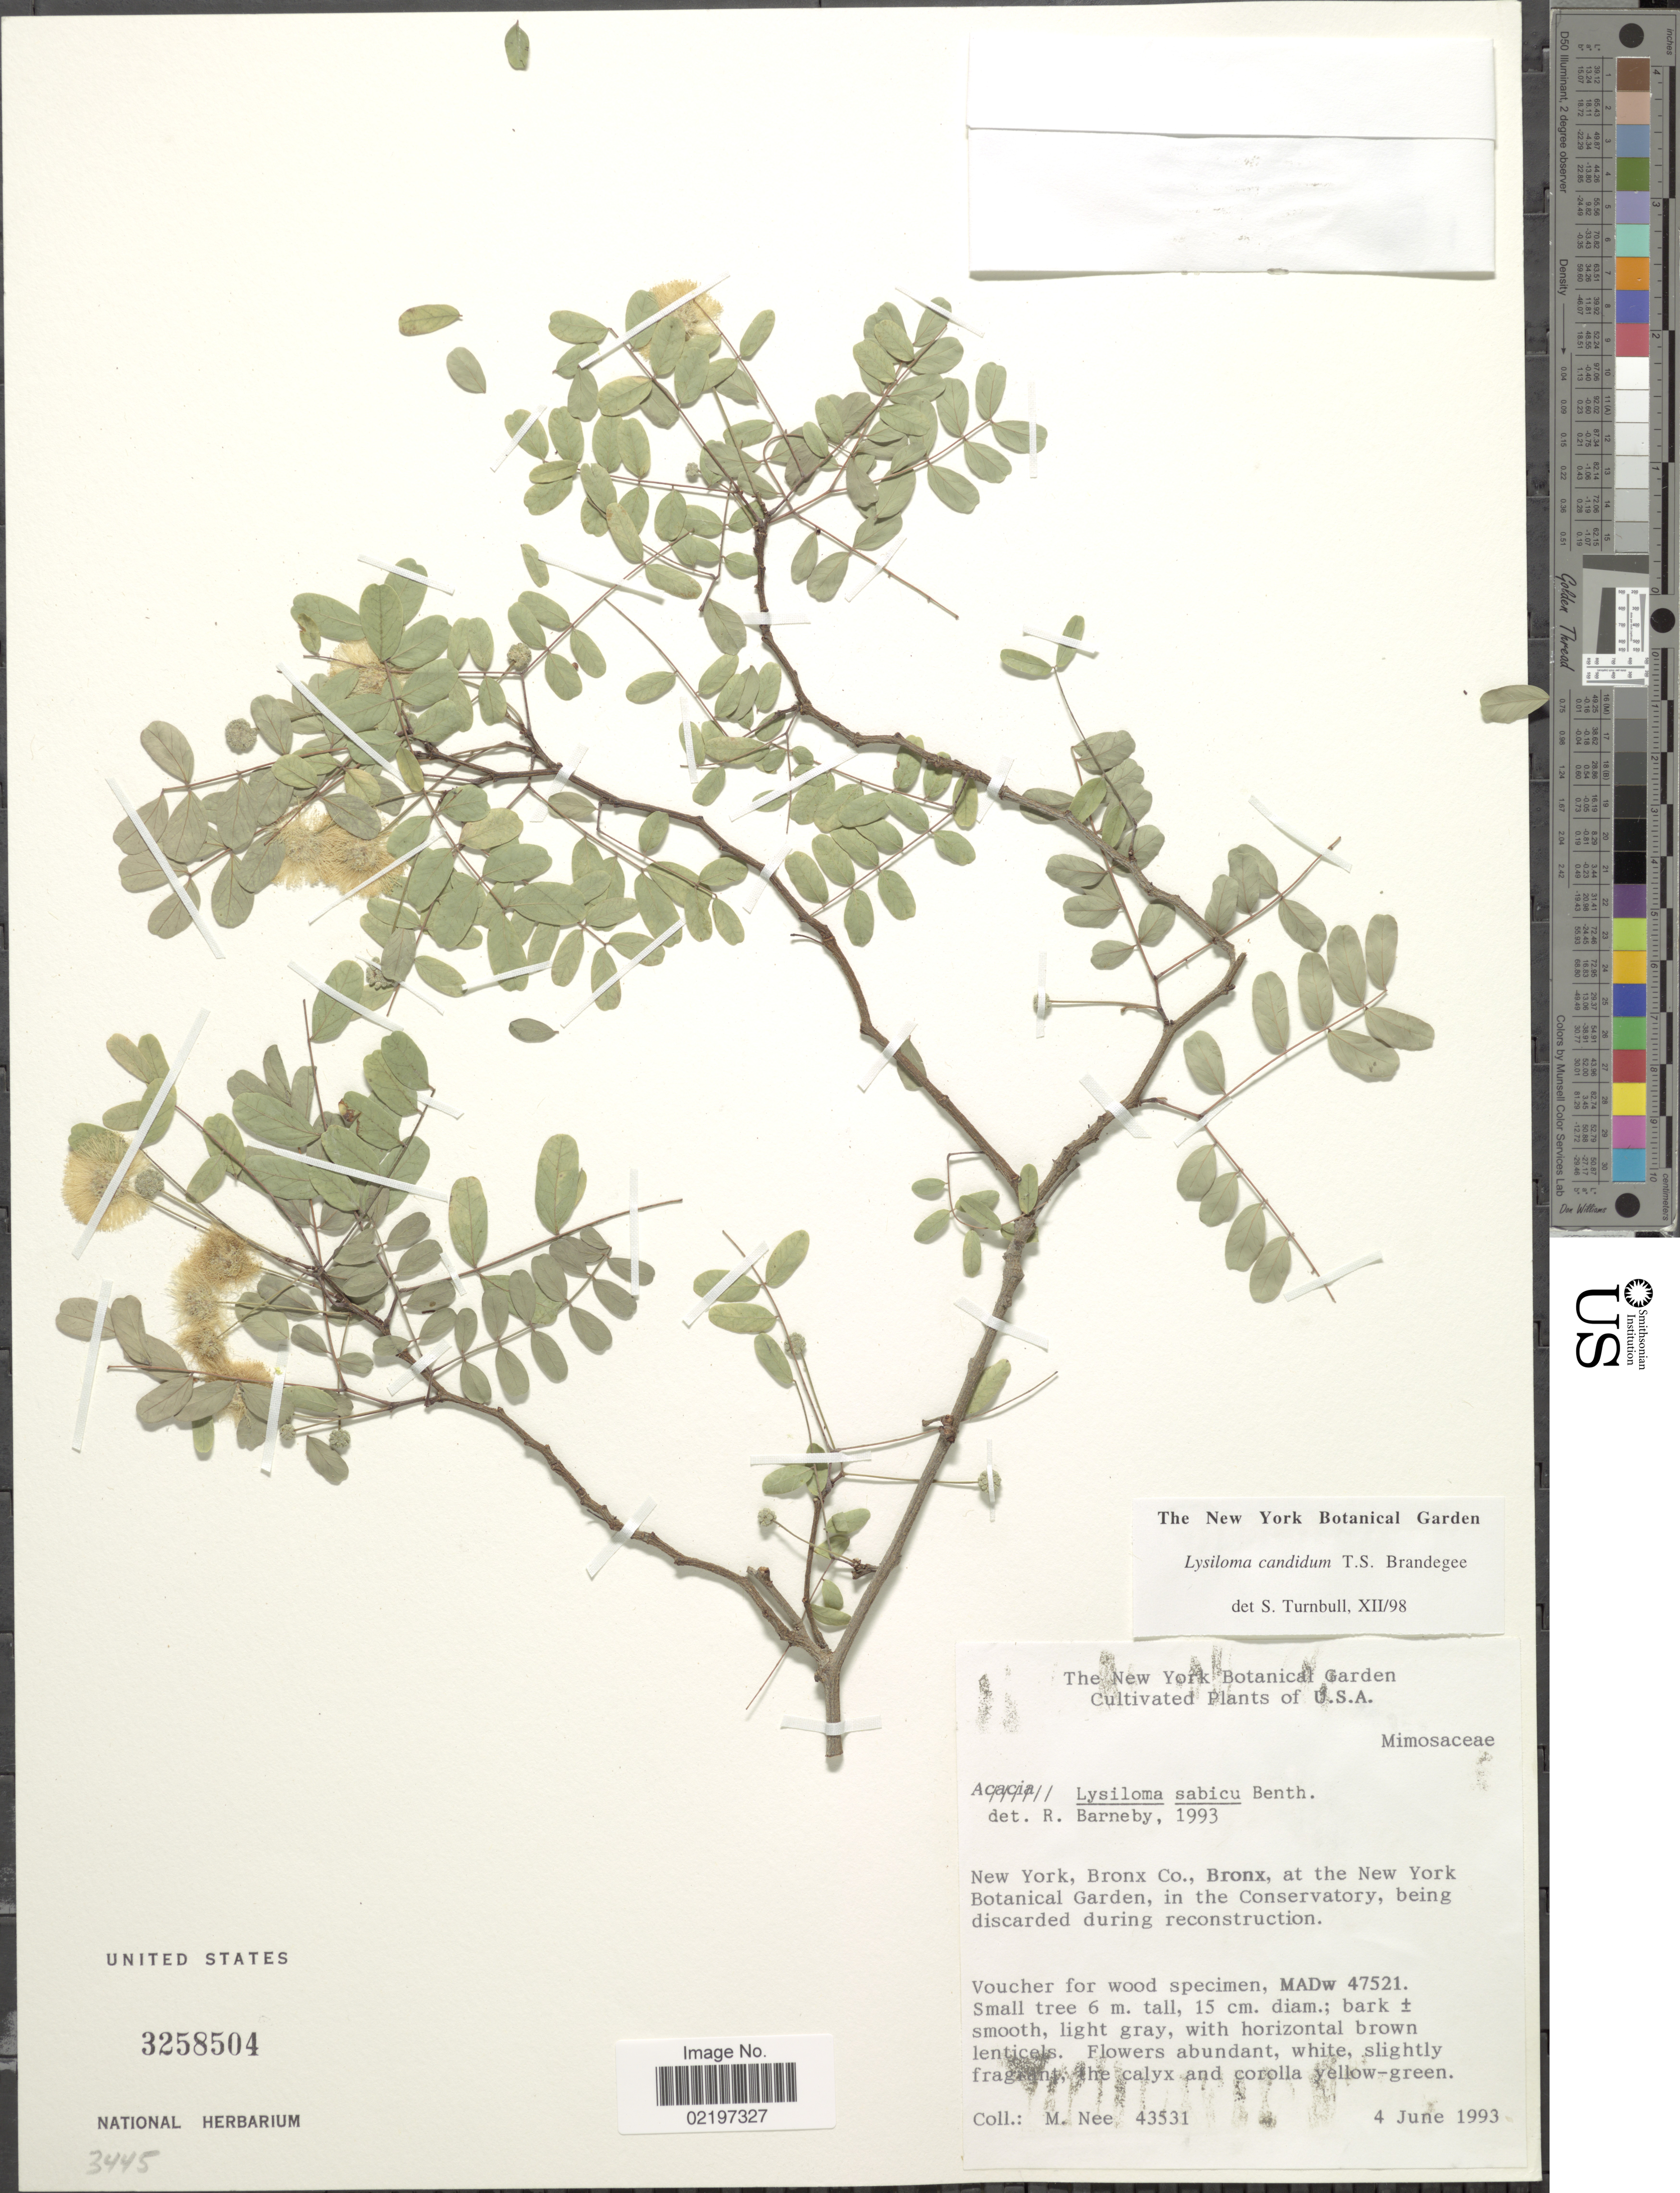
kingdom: Plantae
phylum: Tracheophyta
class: Magnoliopsida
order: Fabales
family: Fabaceae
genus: Lysiloma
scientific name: Lysiloma candidum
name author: Brandegee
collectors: M. Nee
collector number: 43531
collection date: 1993-06-04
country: United States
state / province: New York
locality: Bronx Co., Bronx, at the New York Botanical Garden,in the Conservatory, being discarded during reconstruction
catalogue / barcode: US 3258504